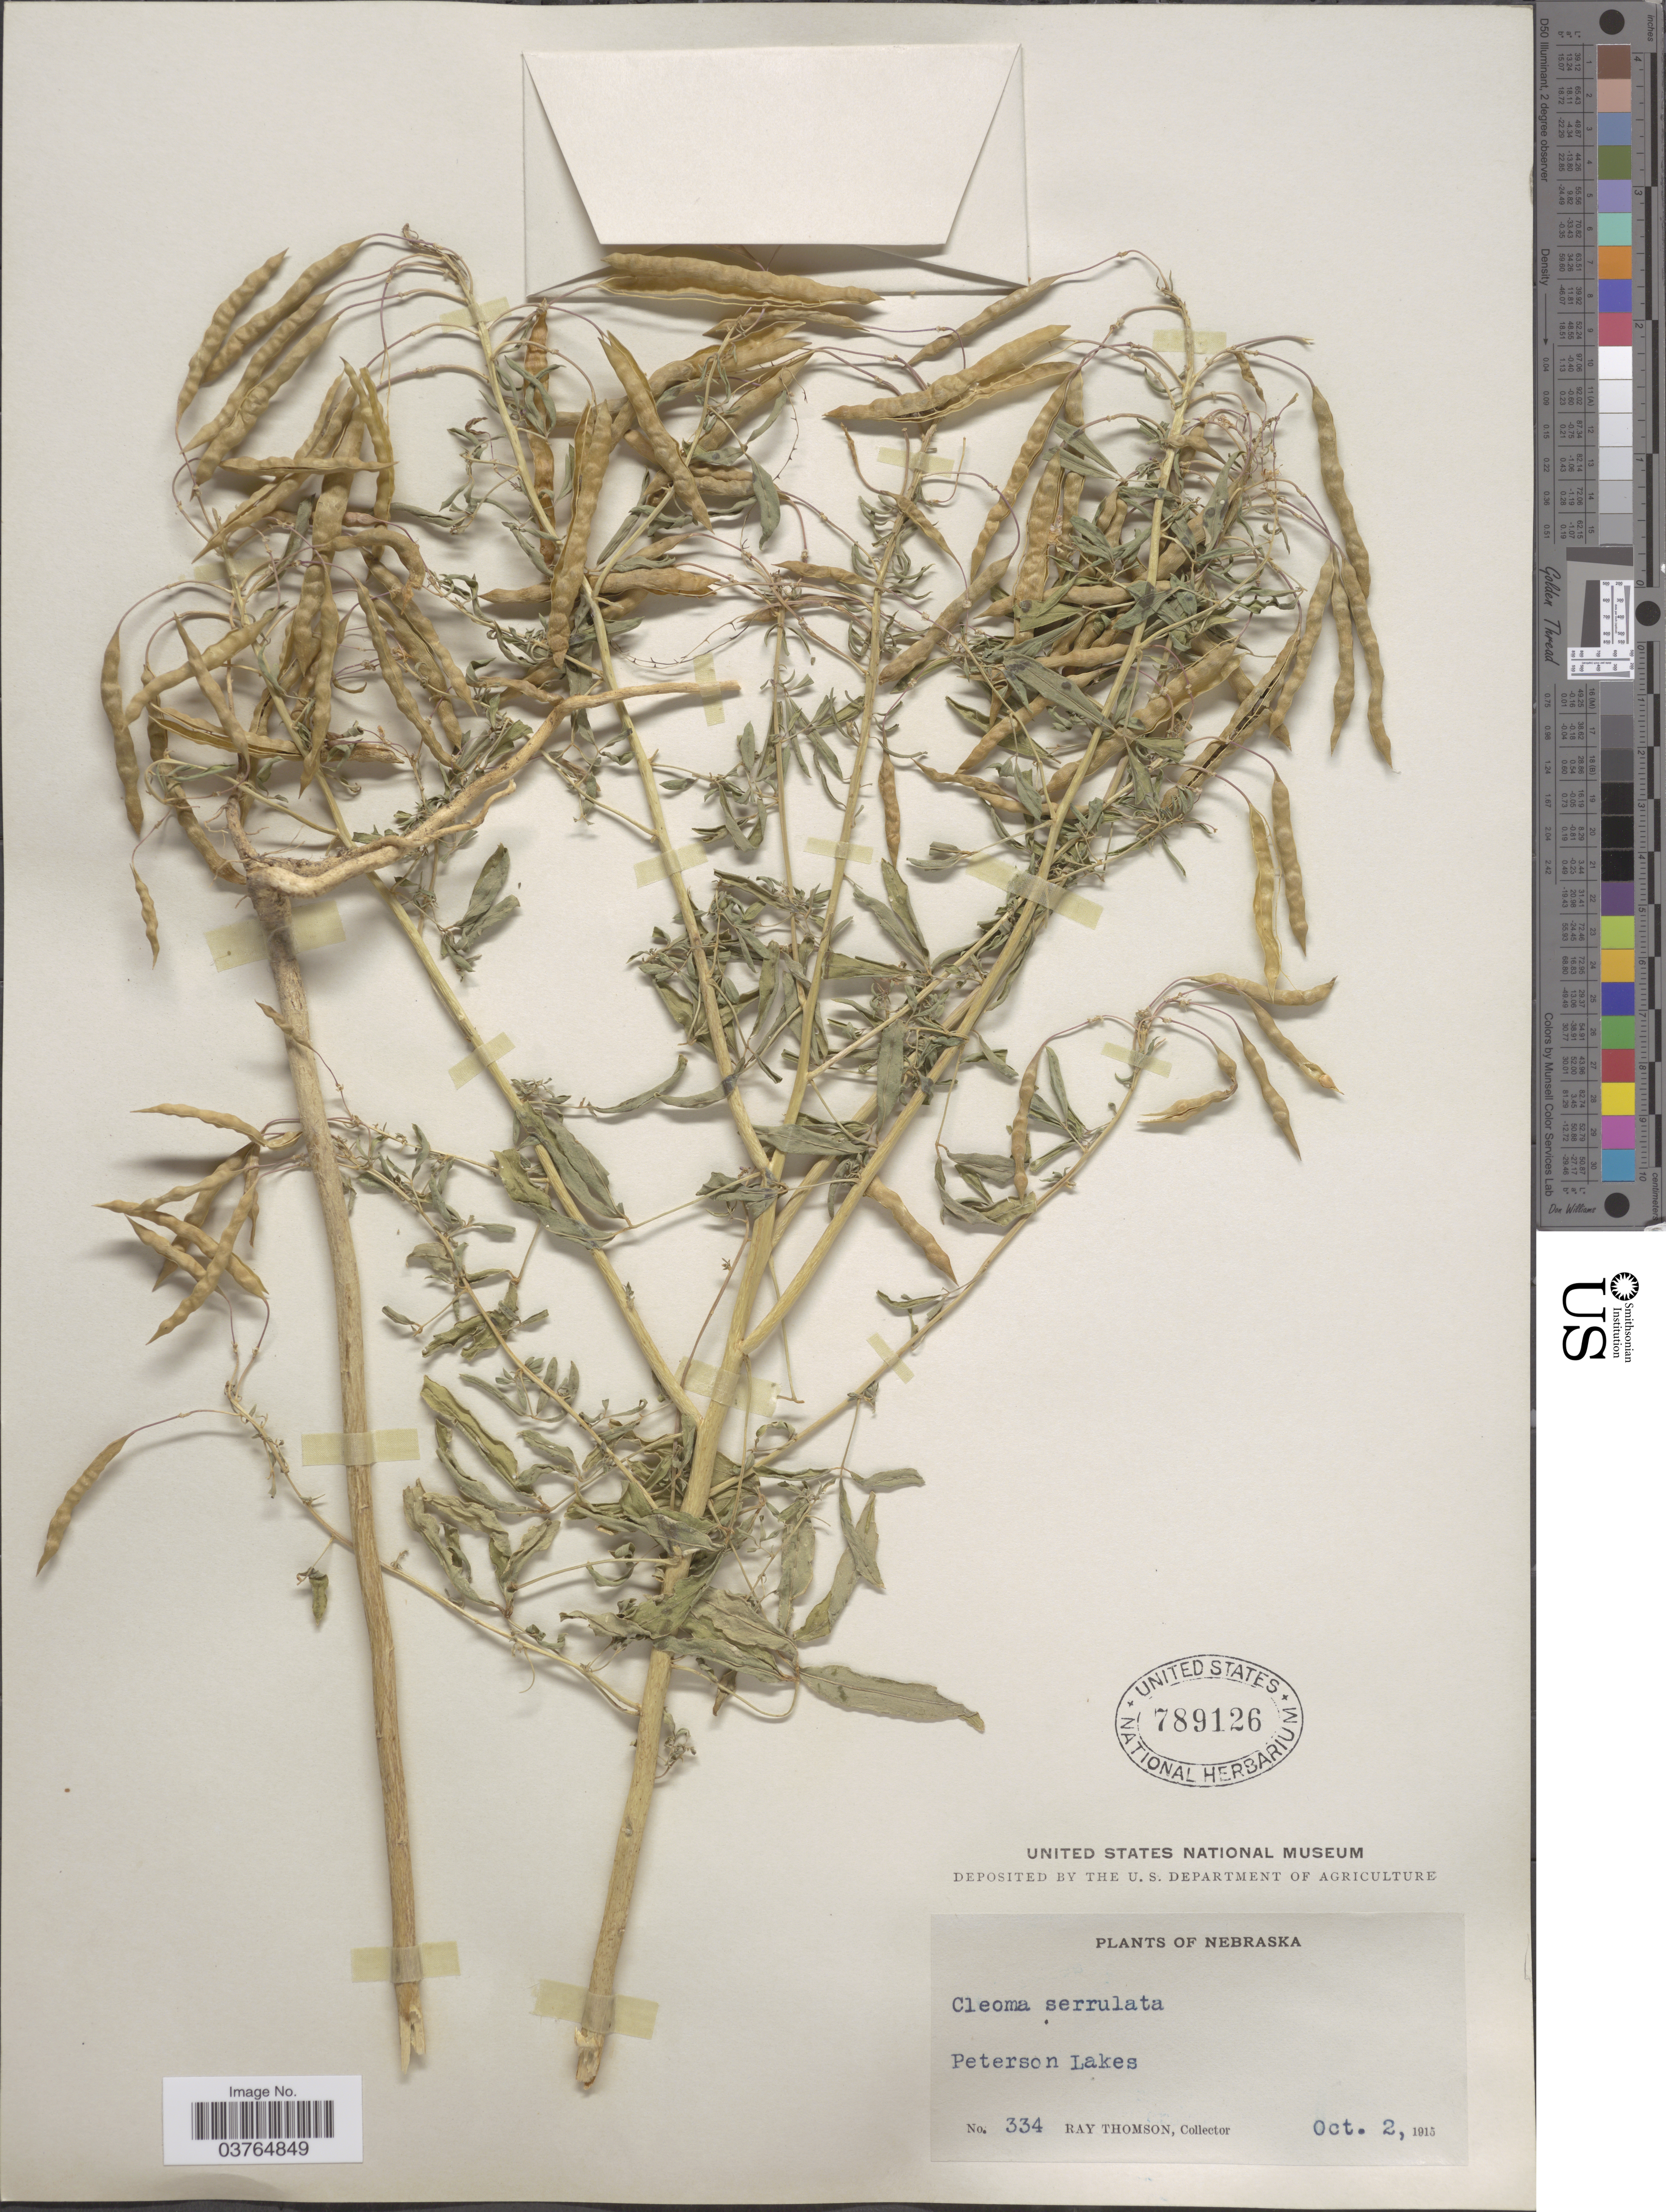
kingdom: Plantae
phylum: Tracheophyta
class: Magnoliopsida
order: Brassicales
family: Cleomaceae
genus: Cleomella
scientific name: Cleomella serrulata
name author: (Pursh) Roalson & J.C. Hall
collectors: R. Thomson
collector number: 334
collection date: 1915-10-02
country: United States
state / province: Nebraska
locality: Peterson Lakes.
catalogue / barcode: US 789126